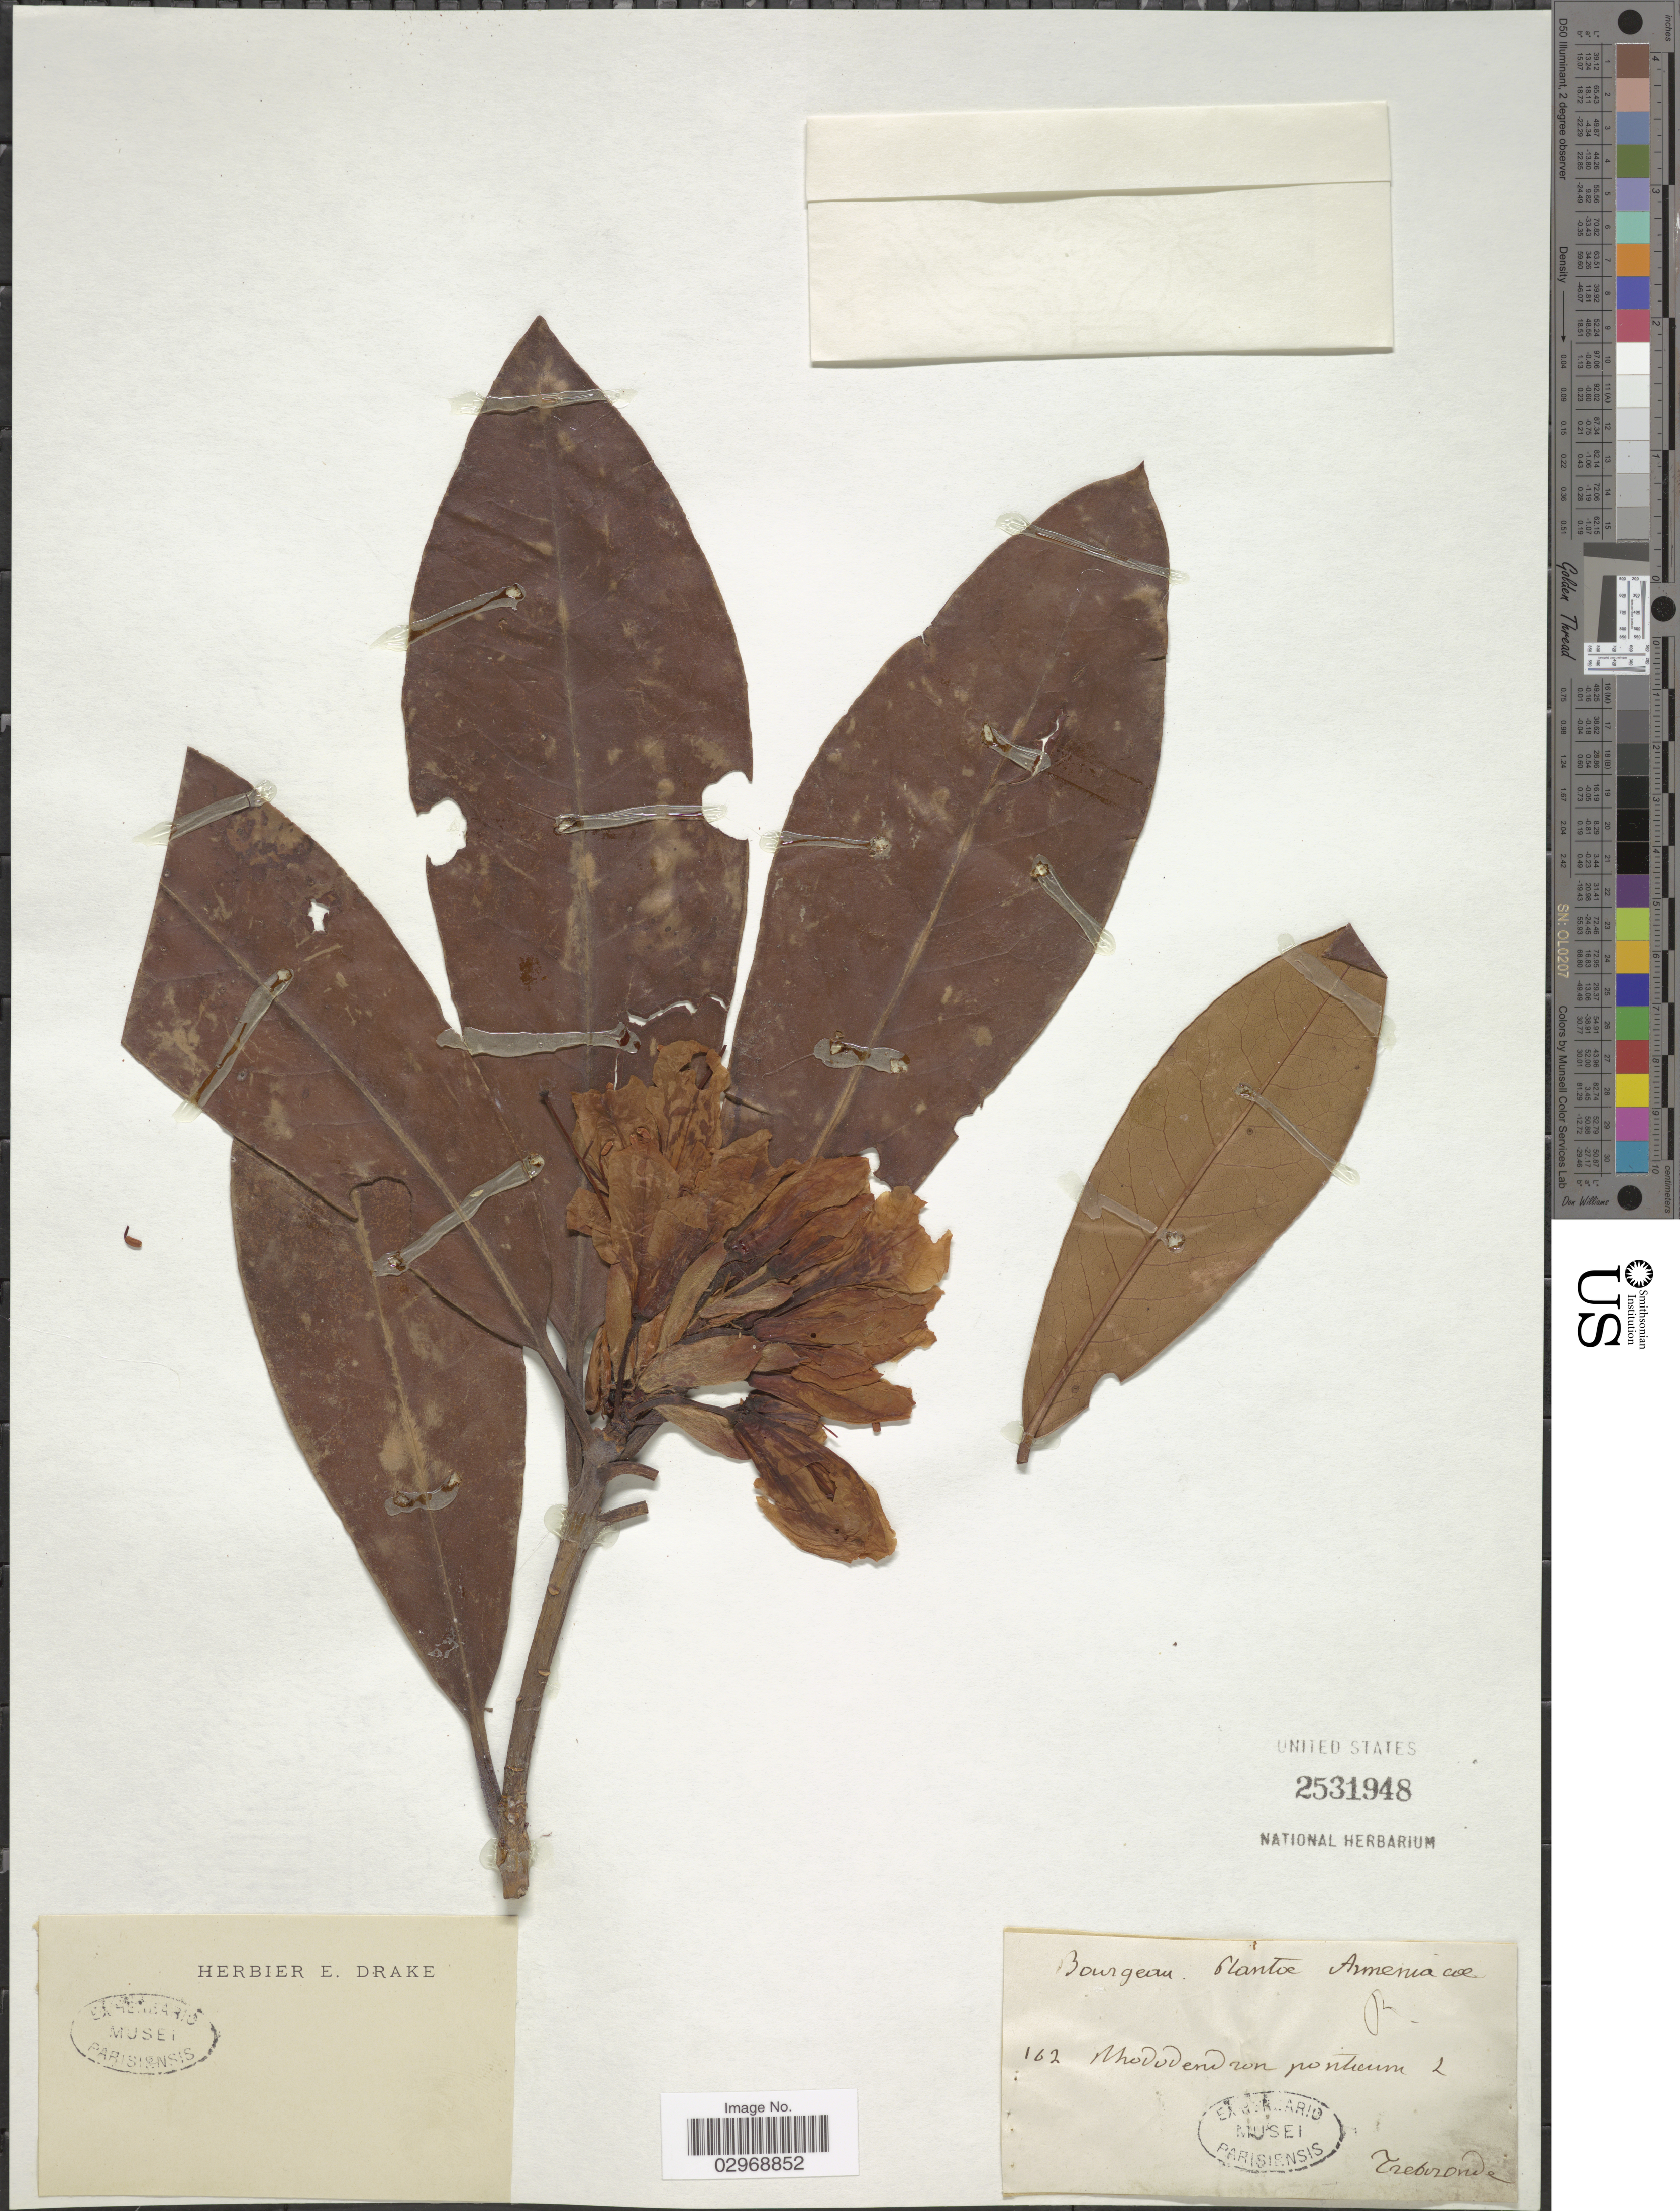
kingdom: Plantae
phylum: Tracheophyta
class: Magnoliopsida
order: Ericales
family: Ericaceae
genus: Rhododendron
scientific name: Rhododendron ponticum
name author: L.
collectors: Trebozonde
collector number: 162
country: Armenia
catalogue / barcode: US 2531948